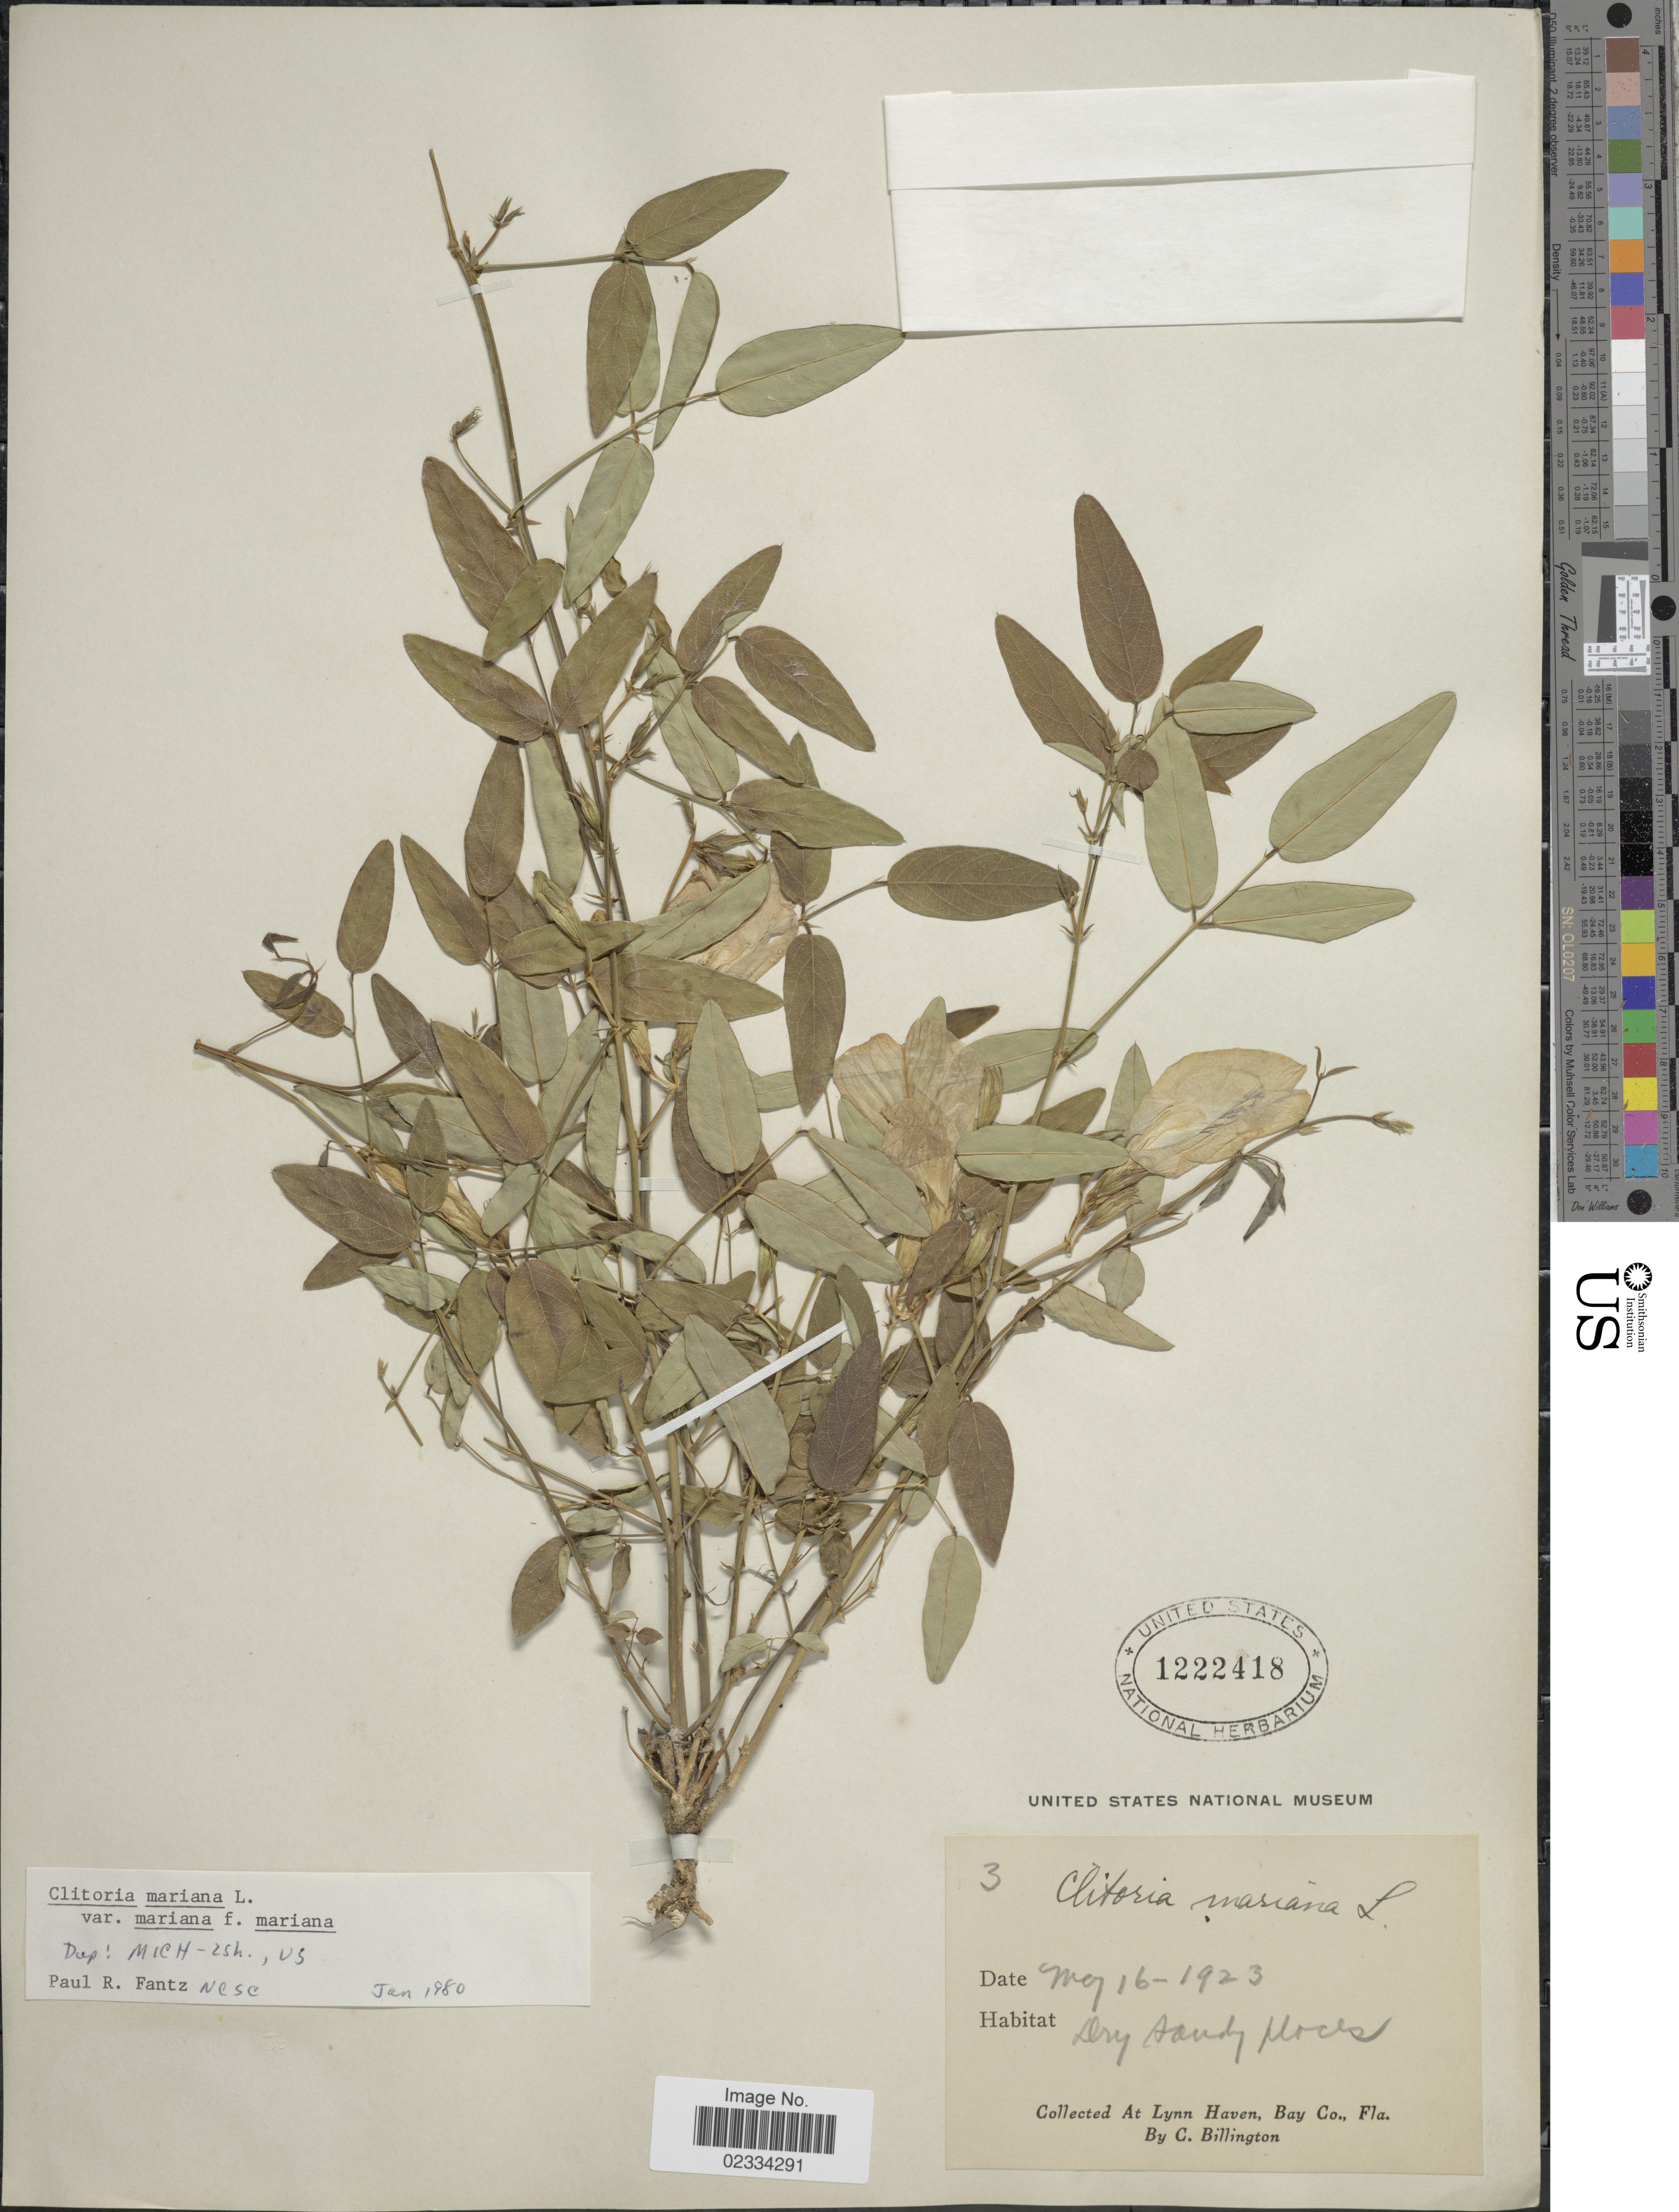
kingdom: Plantae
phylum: Tracheophyta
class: Magnoliopsida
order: Fabales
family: Fabaceae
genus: Clitoria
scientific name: Clitoria mariana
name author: L.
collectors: C. Billington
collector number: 3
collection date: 1923-05-16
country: United States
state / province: Florida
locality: Lynn Haven, Bay Co.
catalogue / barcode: US 1222418